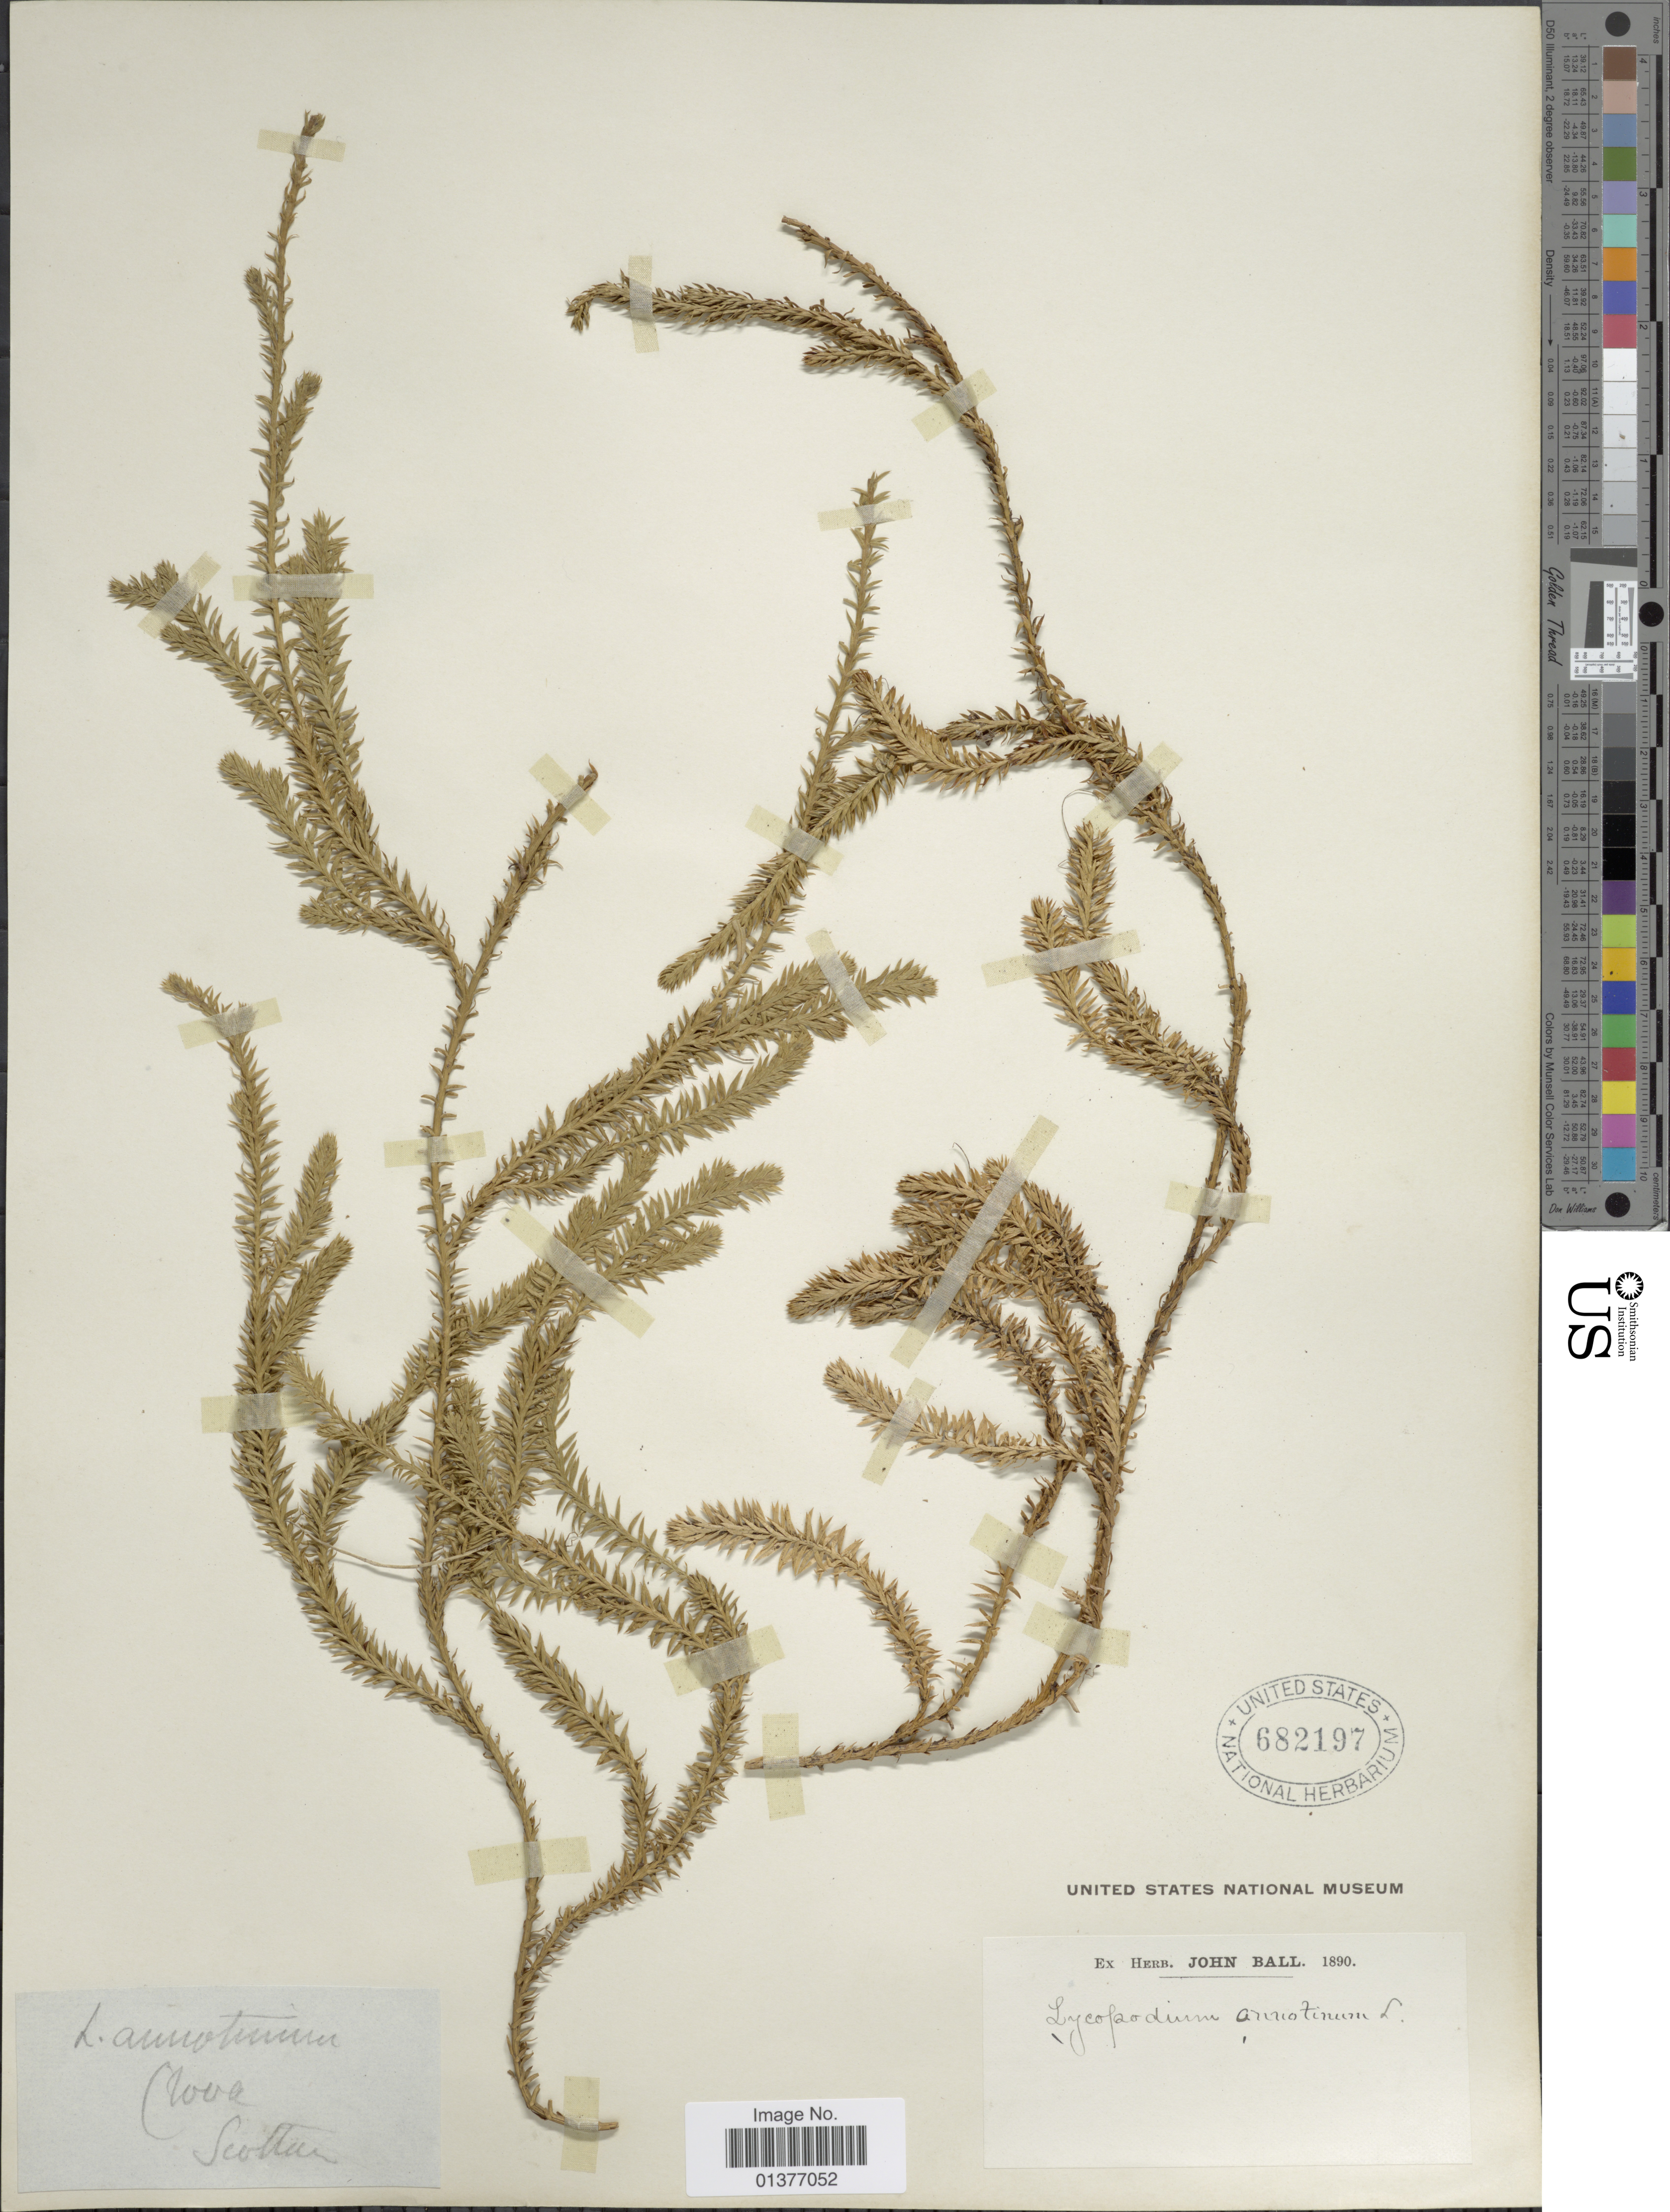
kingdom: Plantae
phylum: Tracheophyta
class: Lycopodiopsida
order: Lycopodiales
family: Lycopodiaceae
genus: Spinulum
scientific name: Spinulum annotinum subsp. annotinum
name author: (L.) A. Haines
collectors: ex herb. John Ball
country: Canada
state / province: Nova Scotia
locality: Nova Scottia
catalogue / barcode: US 682197